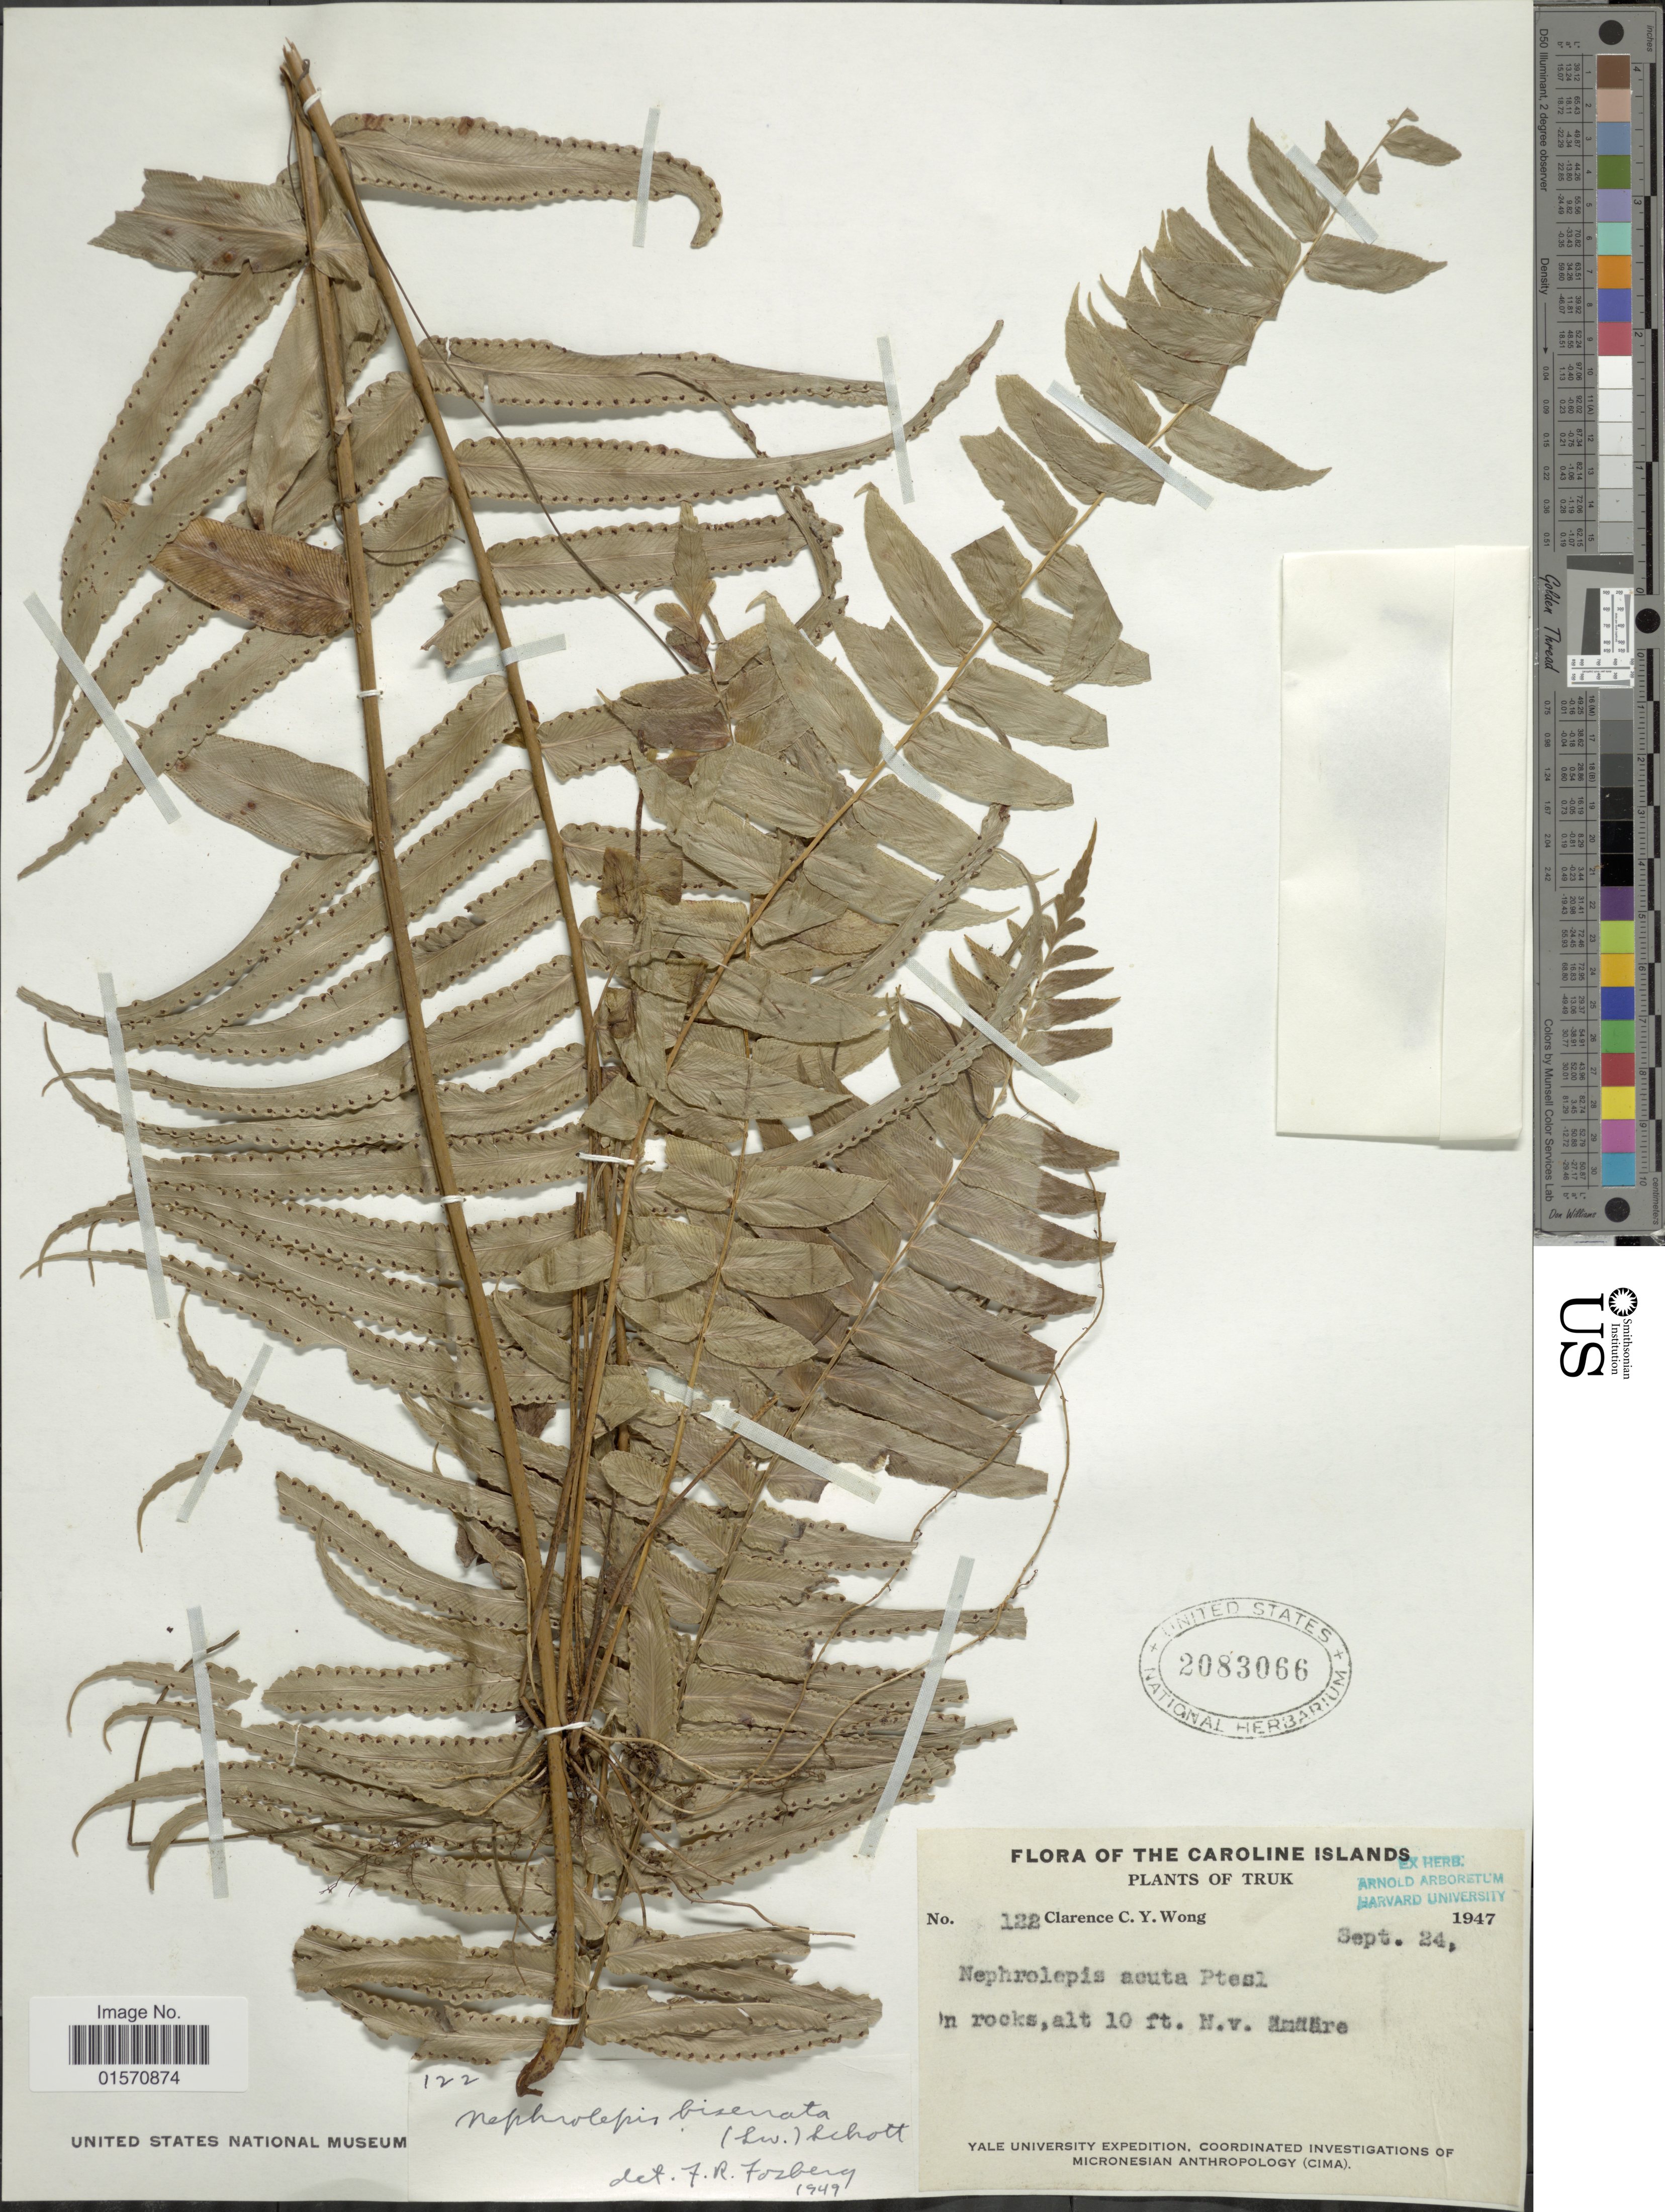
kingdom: Plantae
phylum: Tracheophyta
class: Polypodiopsida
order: Polypodiales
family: Nephrolepidaceae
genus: Nephrolepis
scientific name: Nephrolepis biserrata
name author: (Sw.) Schott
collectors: C. Wong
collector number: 122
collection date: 1947-09-24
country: Micronesia, Federated States of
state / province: Truk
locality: Caroline Island. N.v. amaare [interpreted]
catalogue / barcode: US 2083066